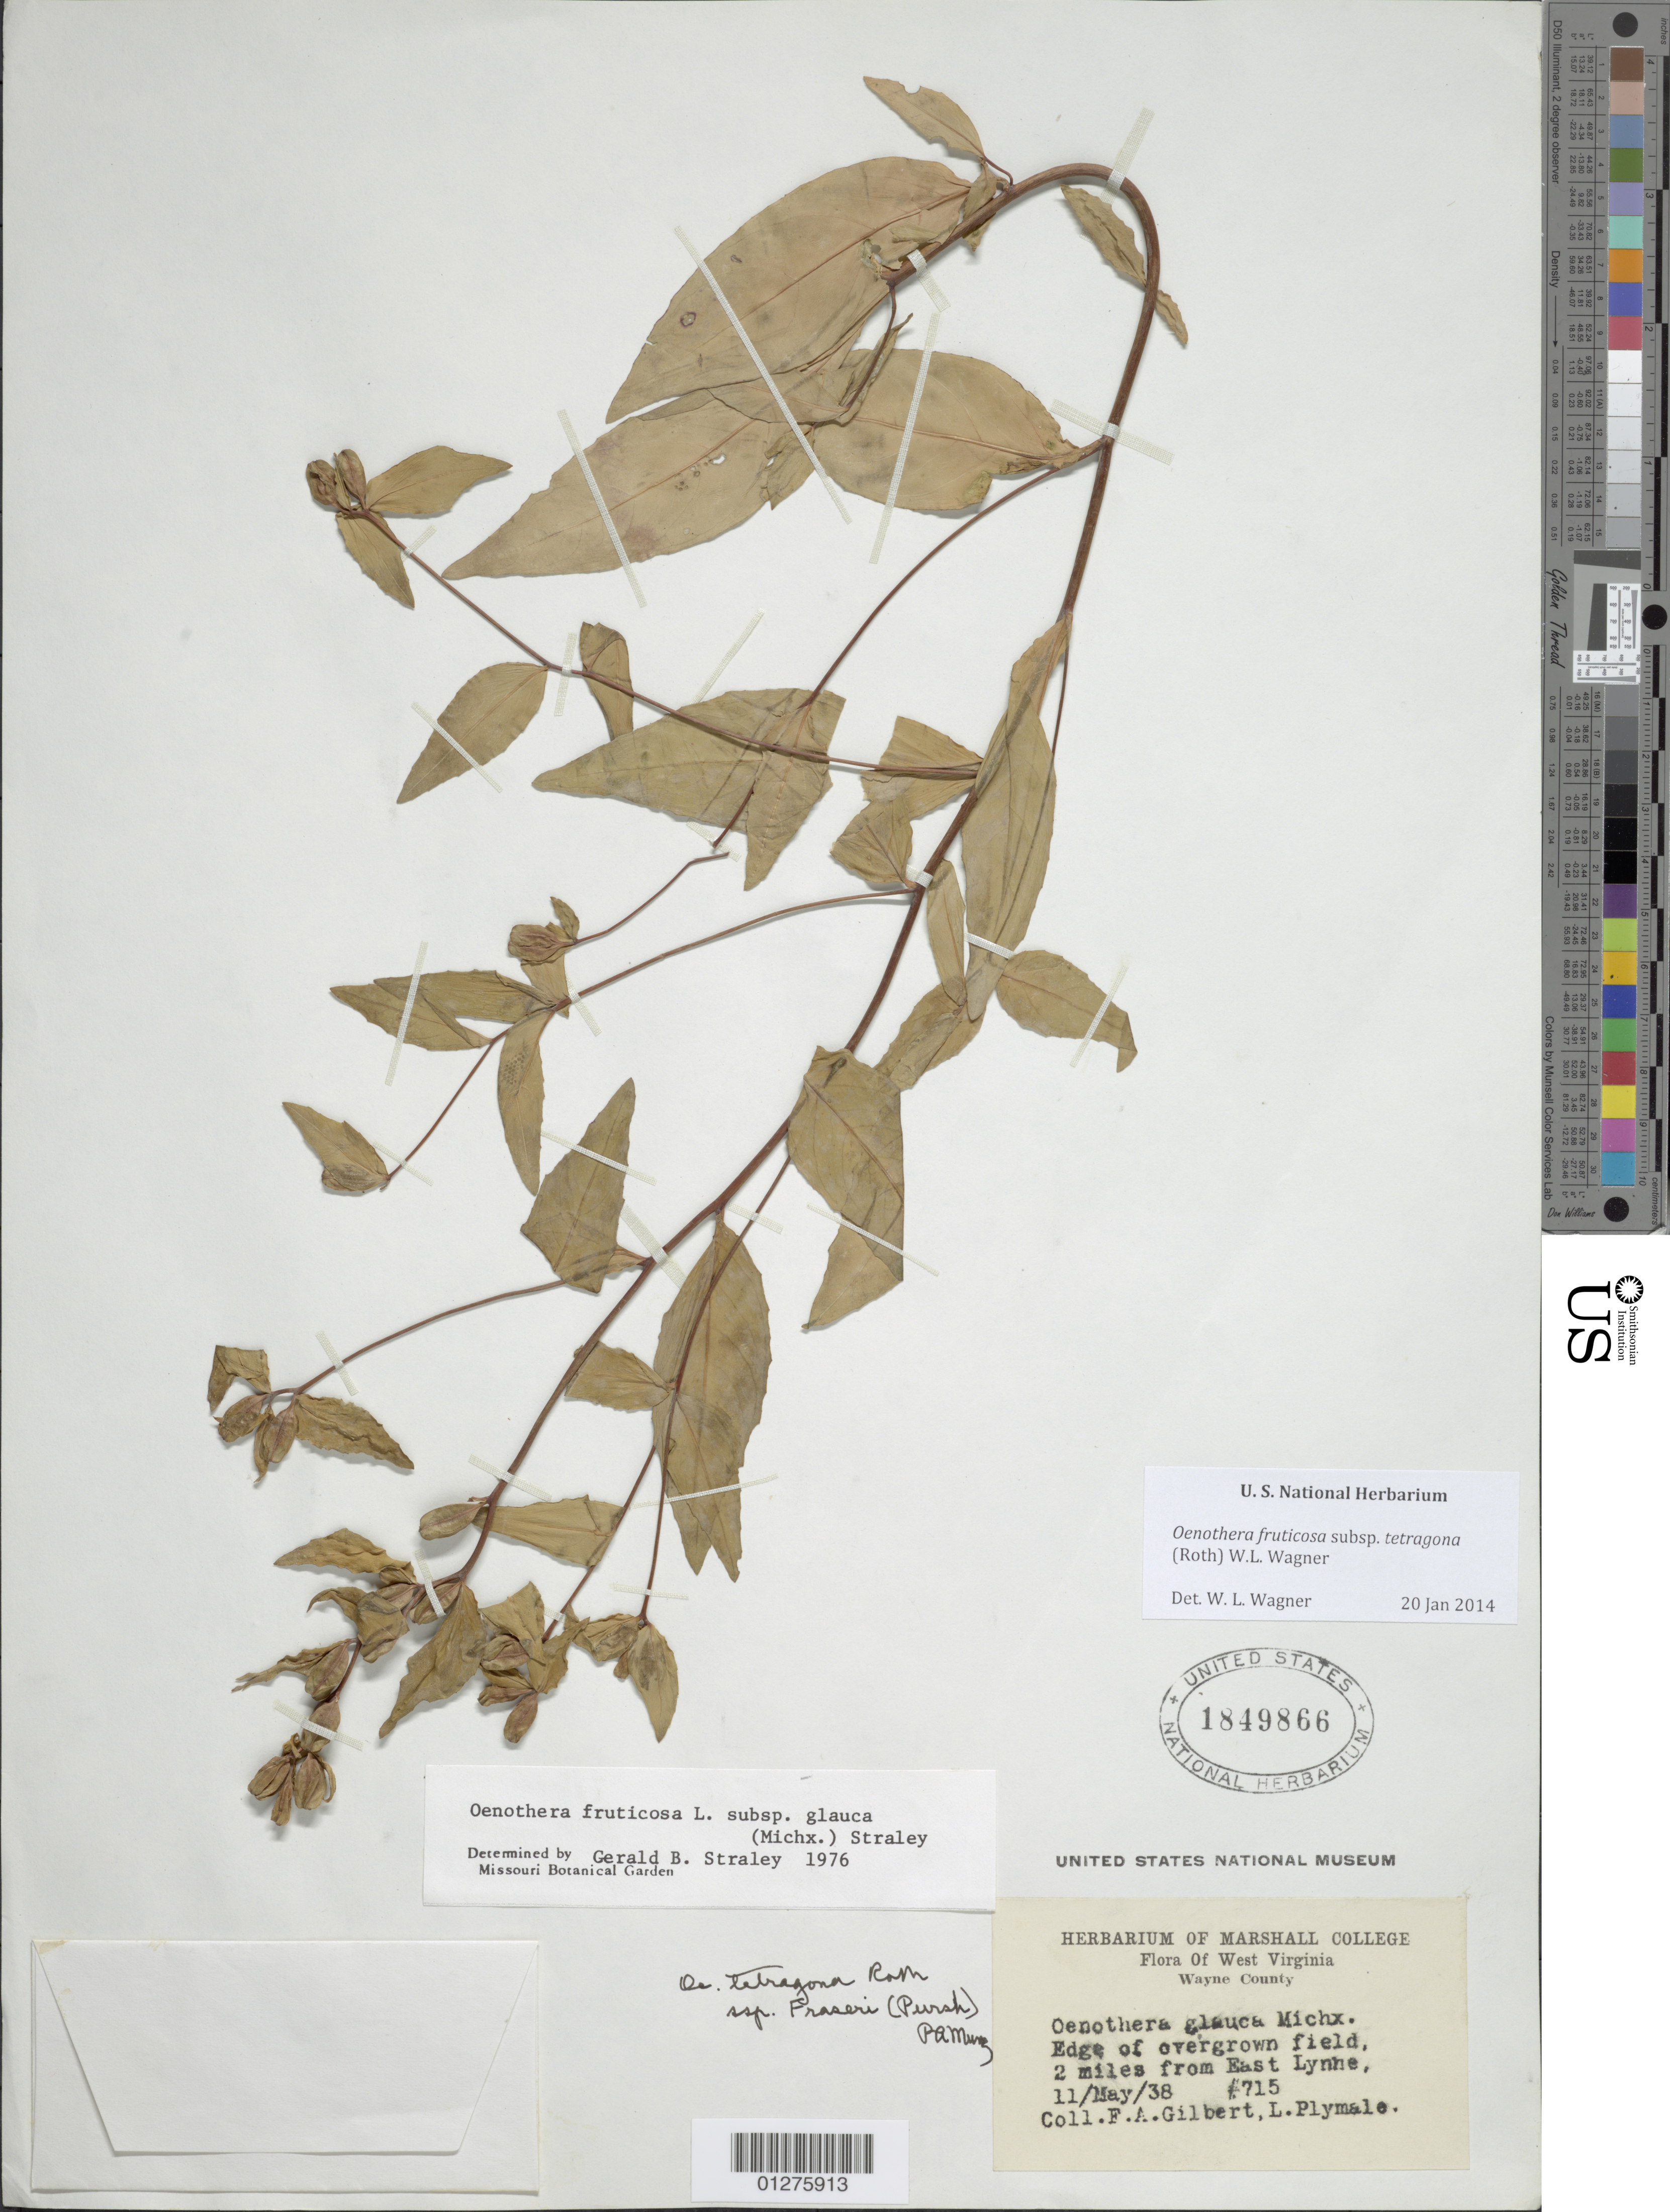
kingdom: Plantae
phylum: Tracheophyta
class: Magnoliopsida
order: Myrtales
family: Onagraceae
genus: Oenothera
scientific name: Oenothera fruticosa subsp. tetragona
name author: (Roth) W.L. Wagner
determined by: Wagner, W. L., (BOT), Smithsonian Institution - National Museum of Natural History (UNITED STATES)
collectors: F. A. Gilbert & L. Plymale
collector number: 715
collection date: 1938-05-11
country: United States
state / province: West Virginia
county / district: Wayne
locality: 2 miles from East Lynhe.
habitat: Edge of overgrown field.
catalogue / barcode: US 1849866